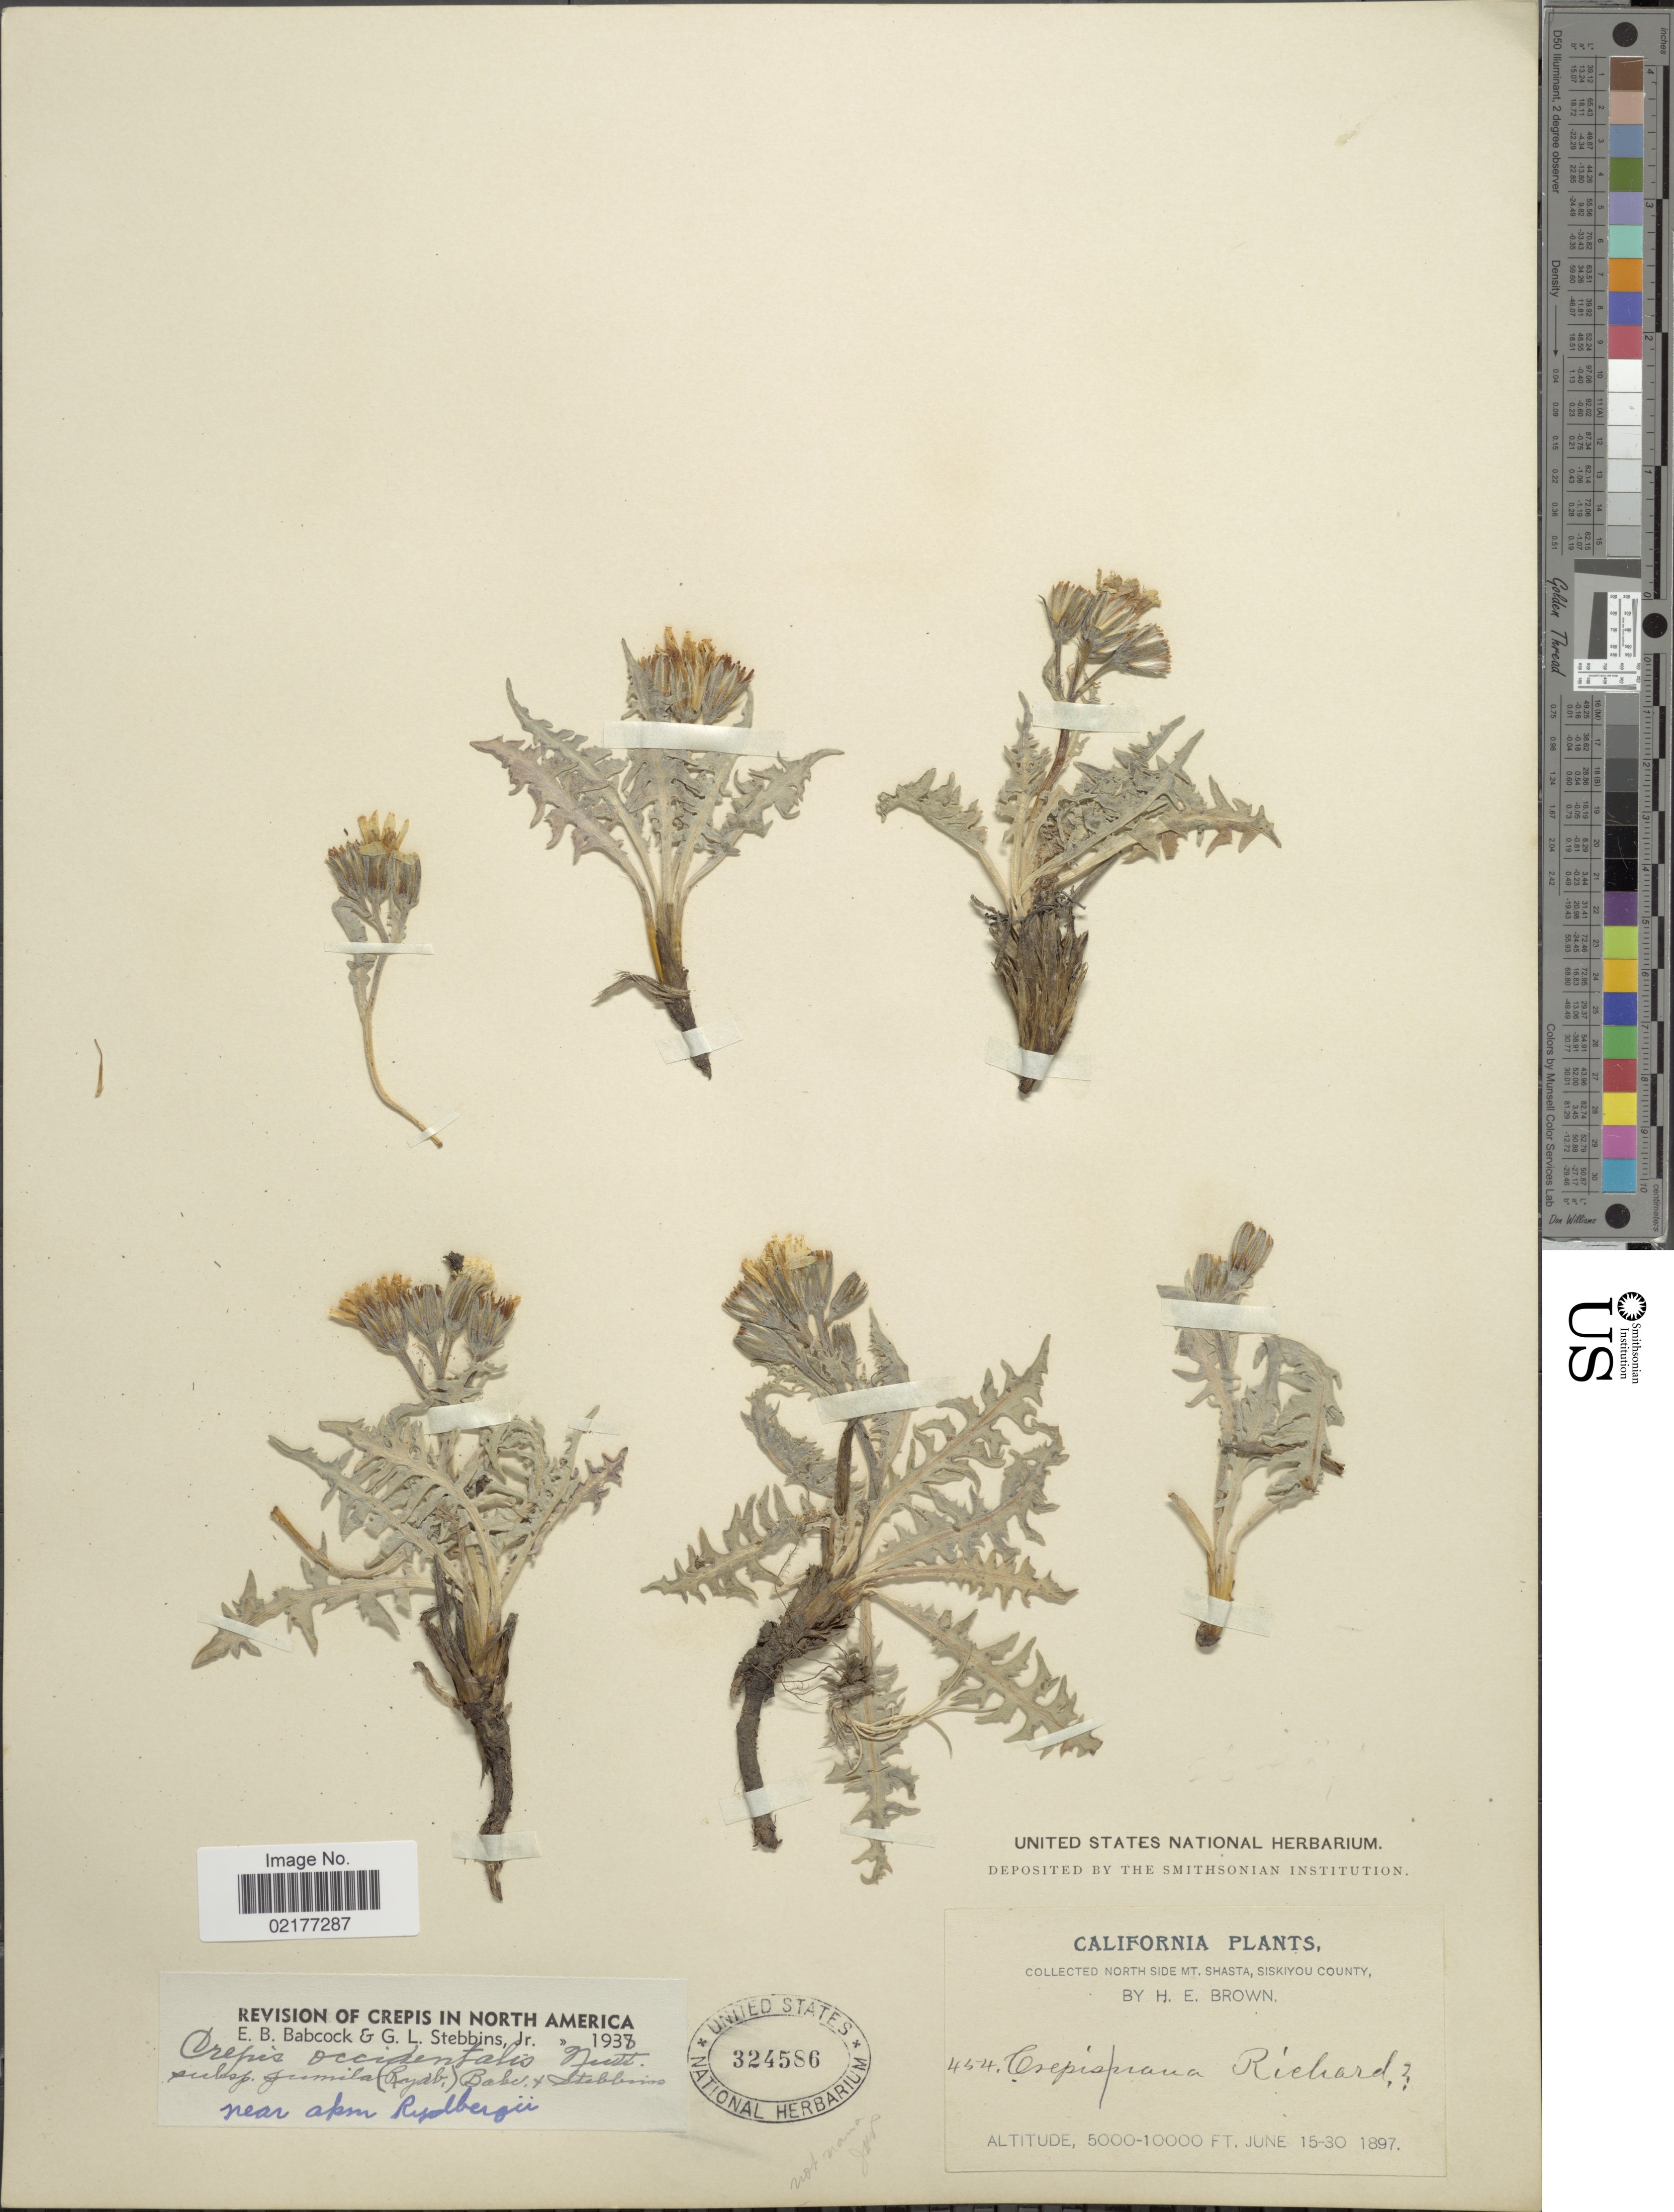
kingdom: Plantae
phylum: Tracheophyta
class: Magnoliopsida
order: Asterales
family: Asteraceae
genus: Crepis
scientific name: Crepis occidentalis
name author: Nutt.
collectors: H. E. Brown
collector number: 454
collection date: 1897-06-15/1897-06-30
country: United States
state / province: California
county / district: Siskiyou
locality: North Side Mt. Shasta, Siskiyou County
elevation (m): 1524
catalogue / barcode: US 324586